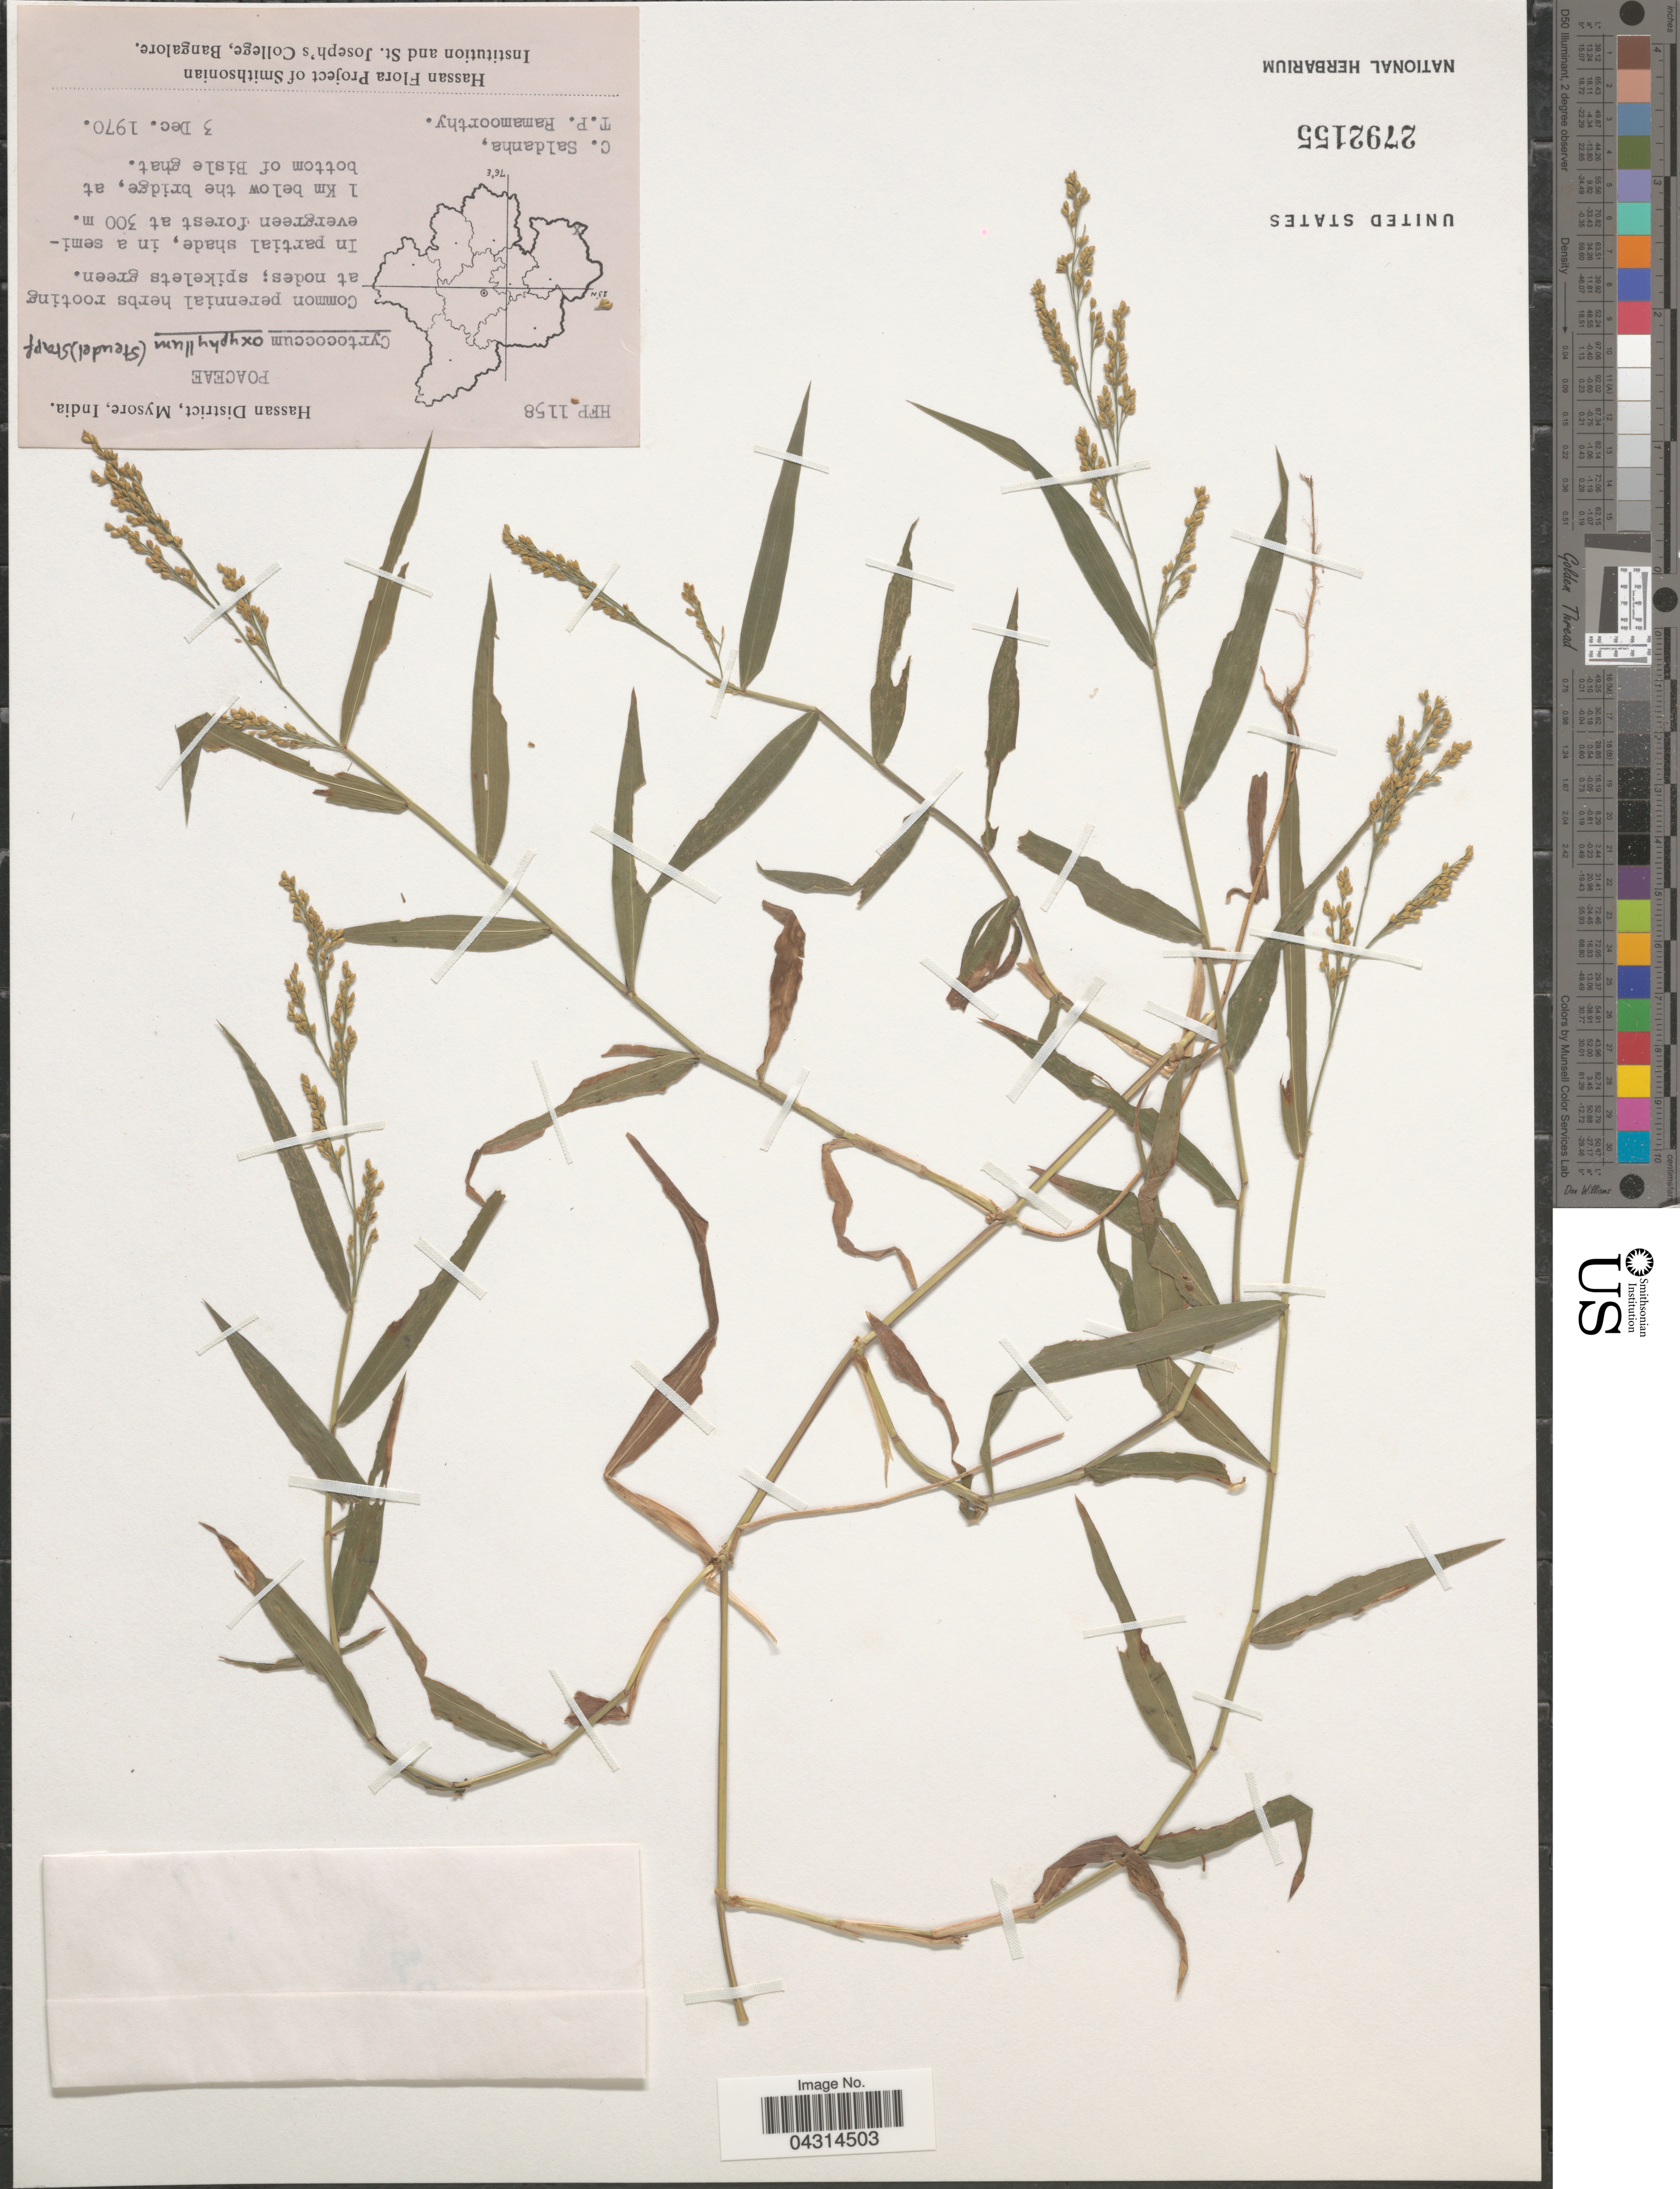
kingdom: Plantae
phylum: Tracheophyta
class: Liliopsida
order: Poales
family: Poaceae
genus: Cyrtococcum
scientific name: Cyrtococcum oxyphyllum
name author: (Steud.) Stapf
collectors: C. Saldanha & T. P. Ramamoorthy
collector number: HFP 1158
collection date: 1970-12-03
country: India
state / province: Karnataka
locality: Hassan District, Mysore. In partial shade, in a semi-evergreen forest. 1 Km below the bridge, at bottom of Bisle ghat.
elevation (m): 300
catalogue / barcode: US 2792155